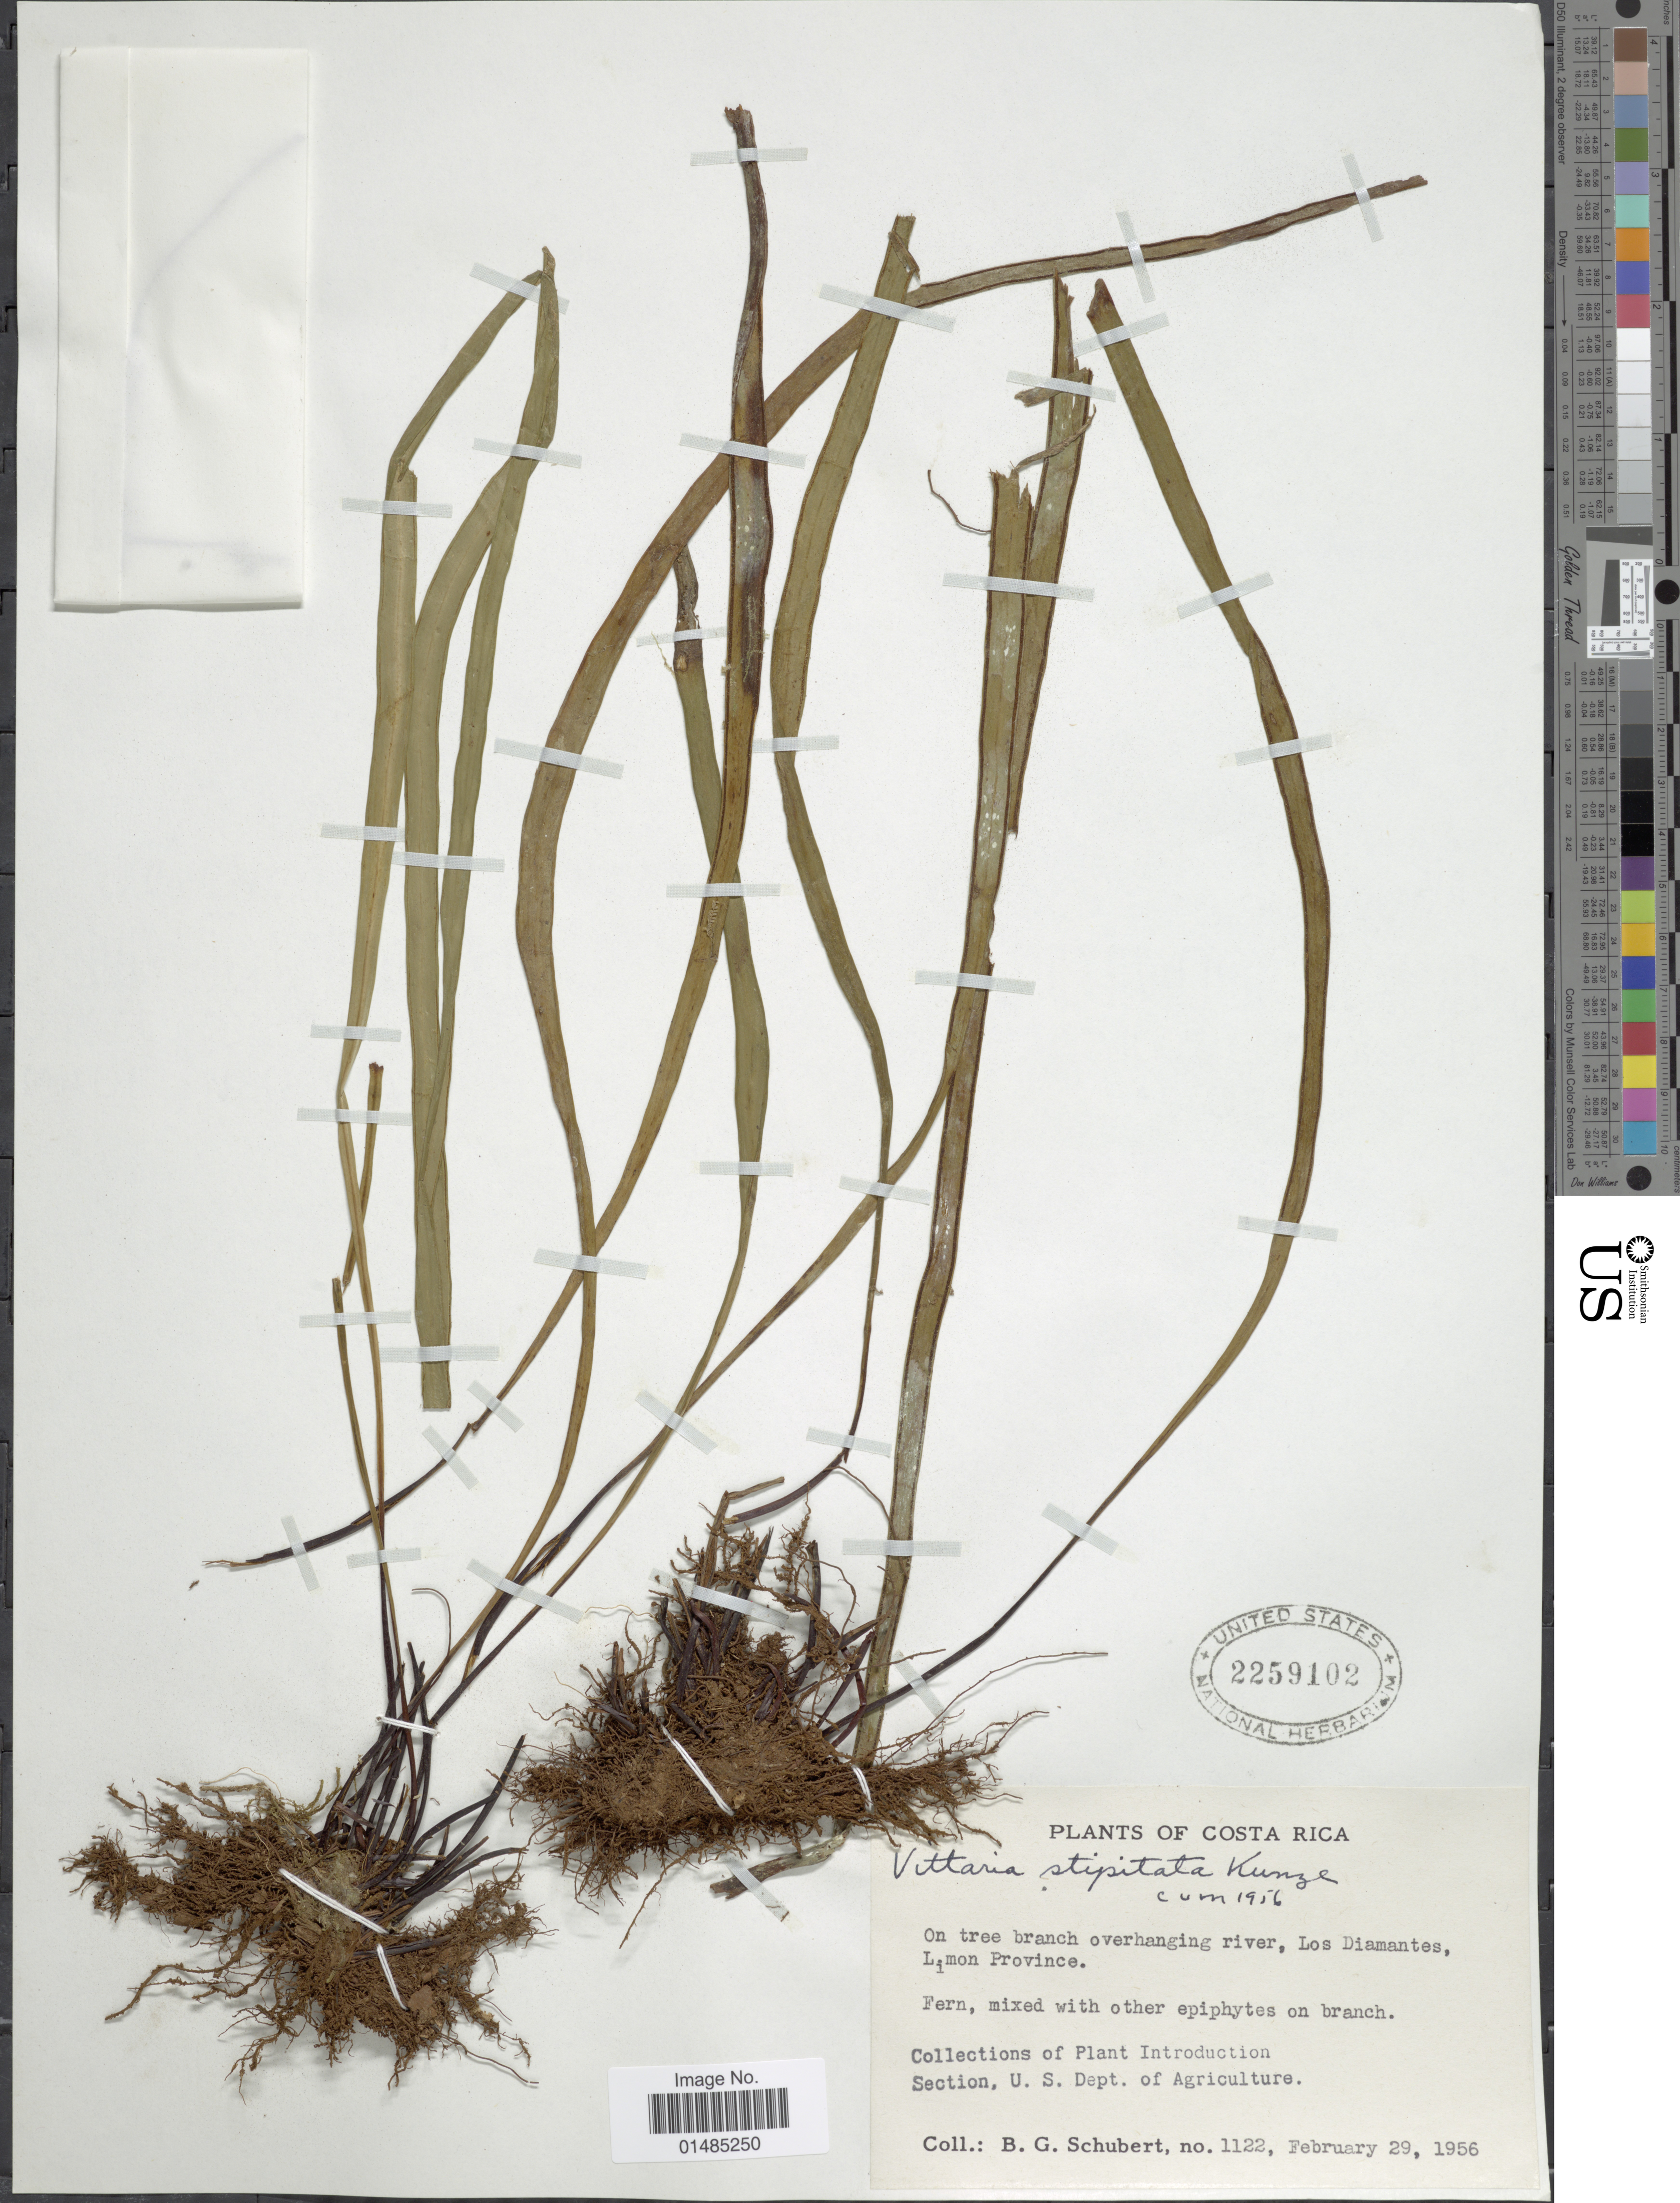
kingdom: Plantae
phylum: Tracheophyta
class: Polypodiopsida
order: Polypodiales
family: Pteridaceae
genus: Radiovittaria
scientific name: Radiovittaria stipitata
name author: (Kunze) E.H. Crane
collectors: B. Schubert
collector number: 1122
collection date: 1956-02-29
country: Costa Rica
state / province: Limón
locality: On tree branch overhanging river, Los Diamantes, Limon Province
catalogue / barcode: US 2259102